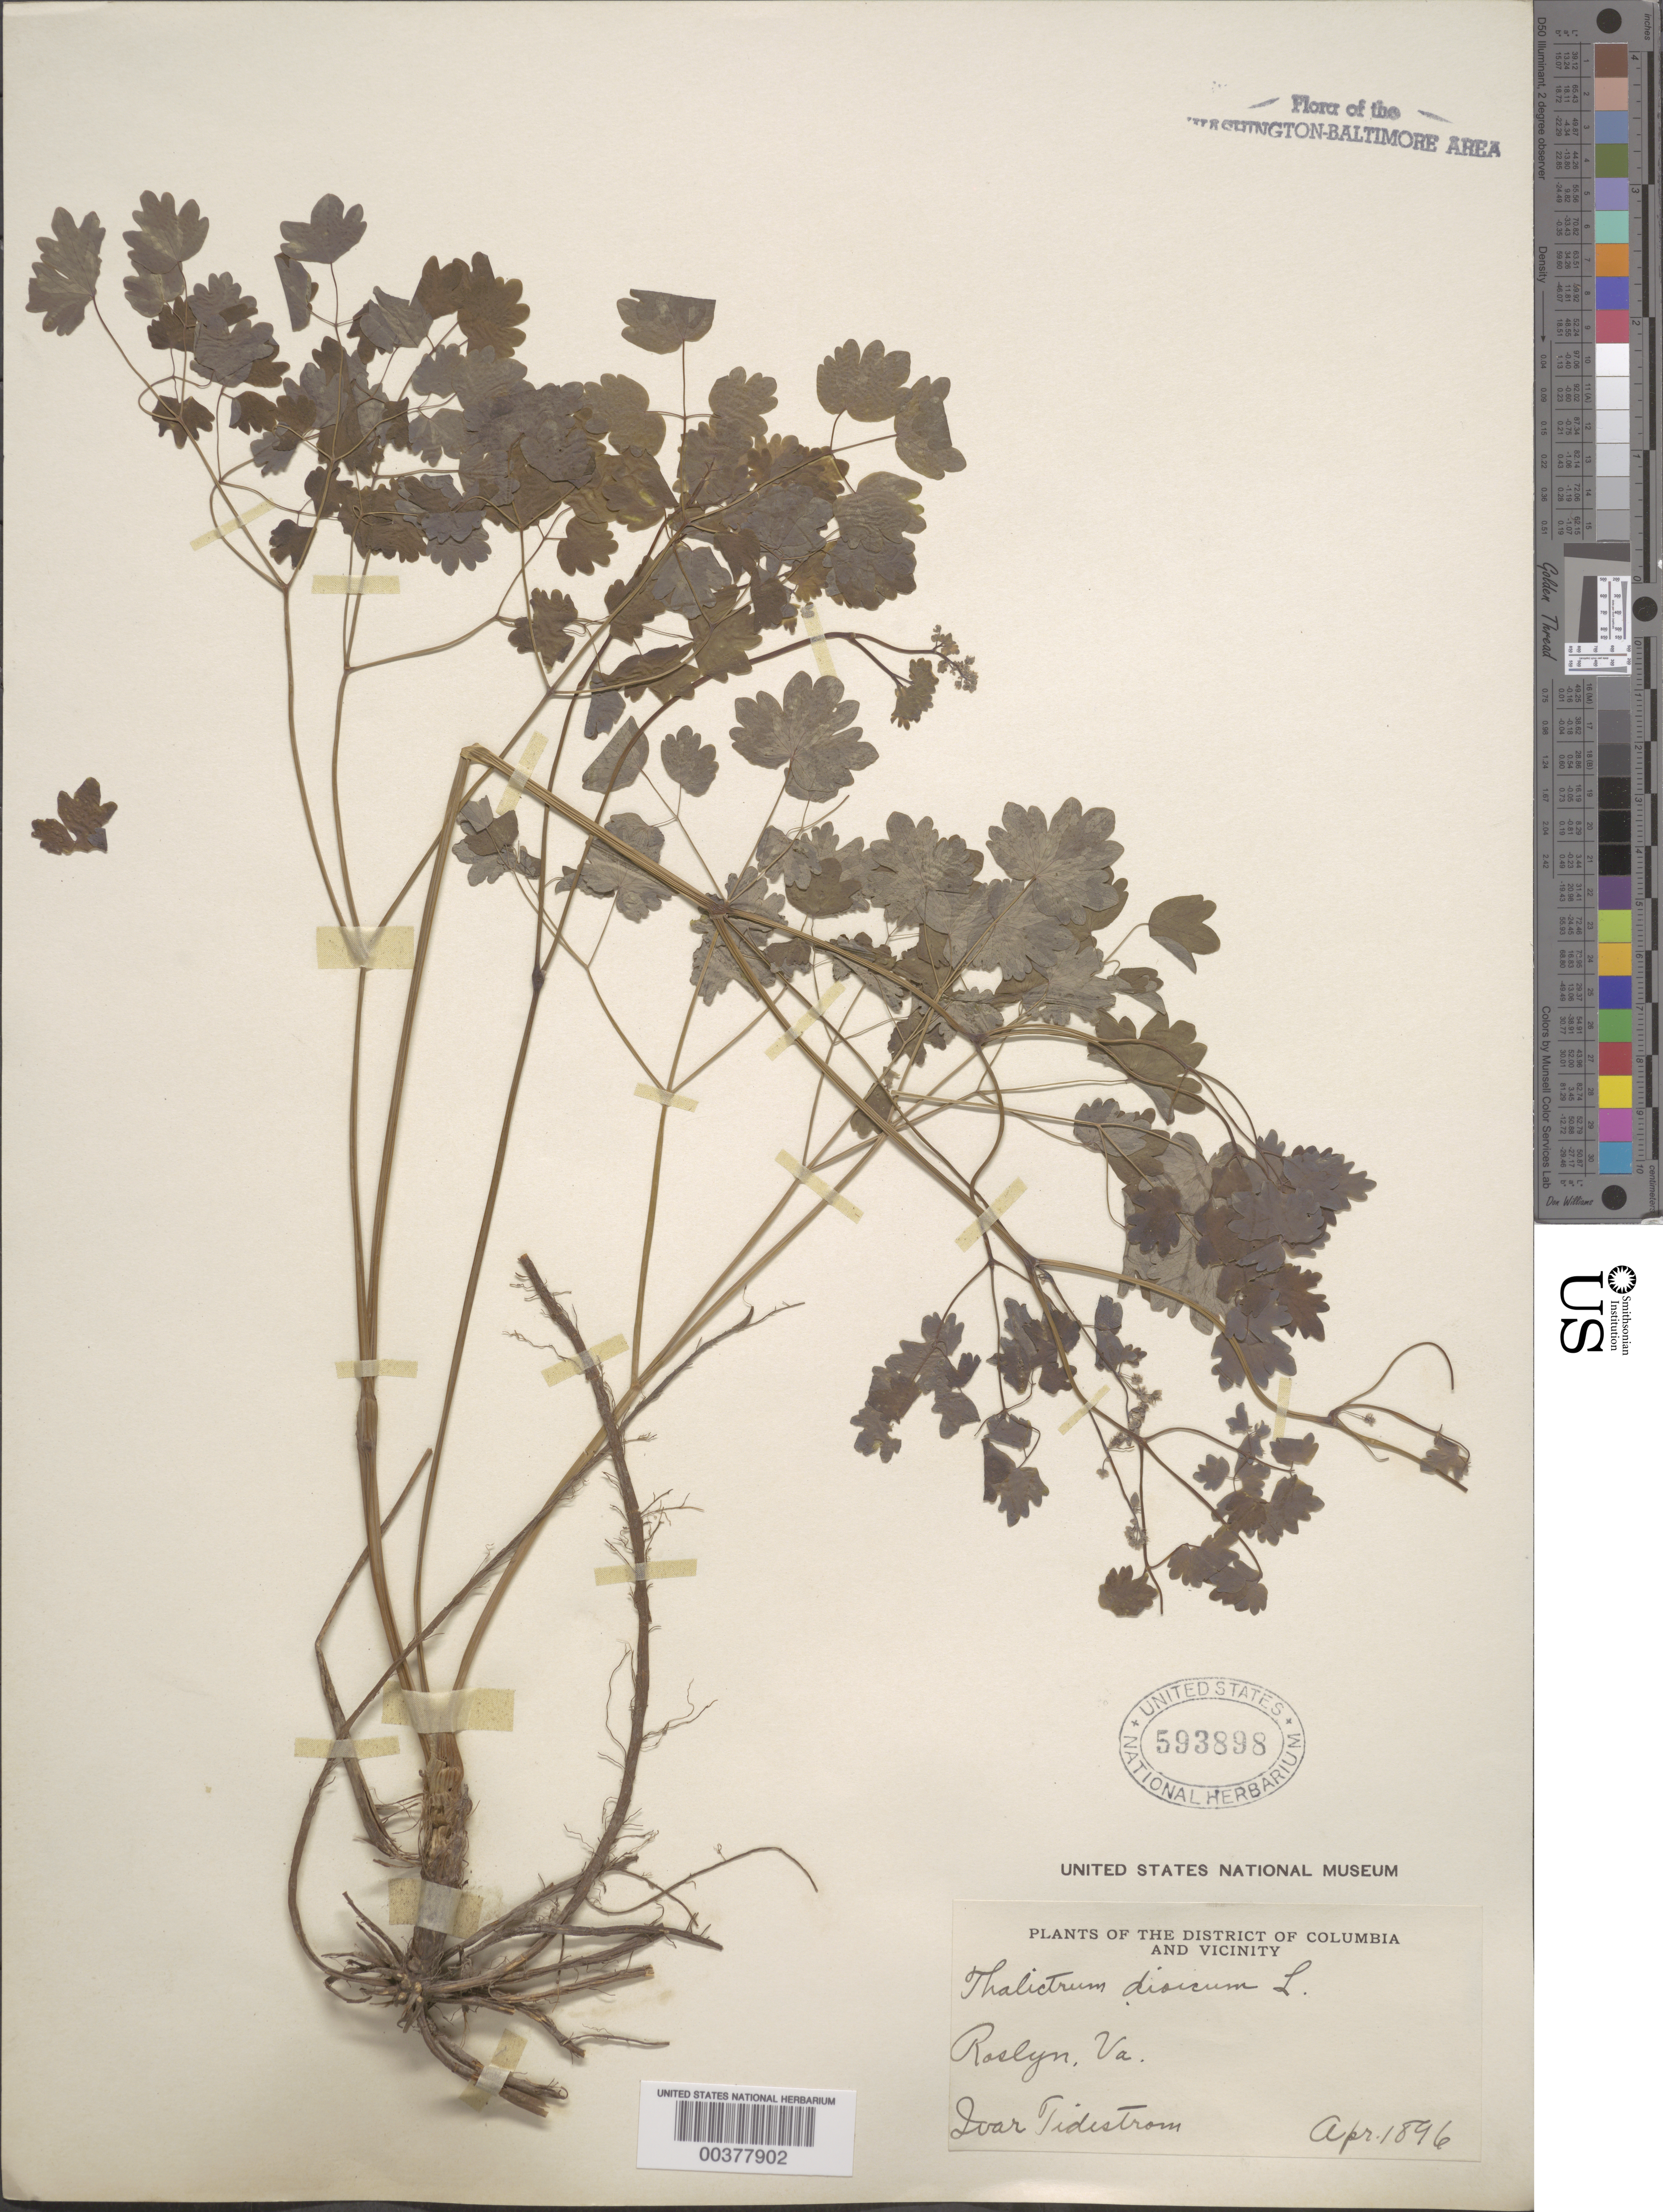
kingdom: Plantae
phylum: Tracheophyta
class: Magnoliopsida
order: Ranunculales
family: Ranunculaceae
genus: Thalictrum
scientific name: Thalictrum dioicum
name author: L.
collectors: I. F. Tidestrom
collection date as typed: Apr 1896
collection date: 1896-04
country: United States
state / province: Virginia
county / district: Arlington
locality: Rosslyn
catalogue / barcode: US 593898